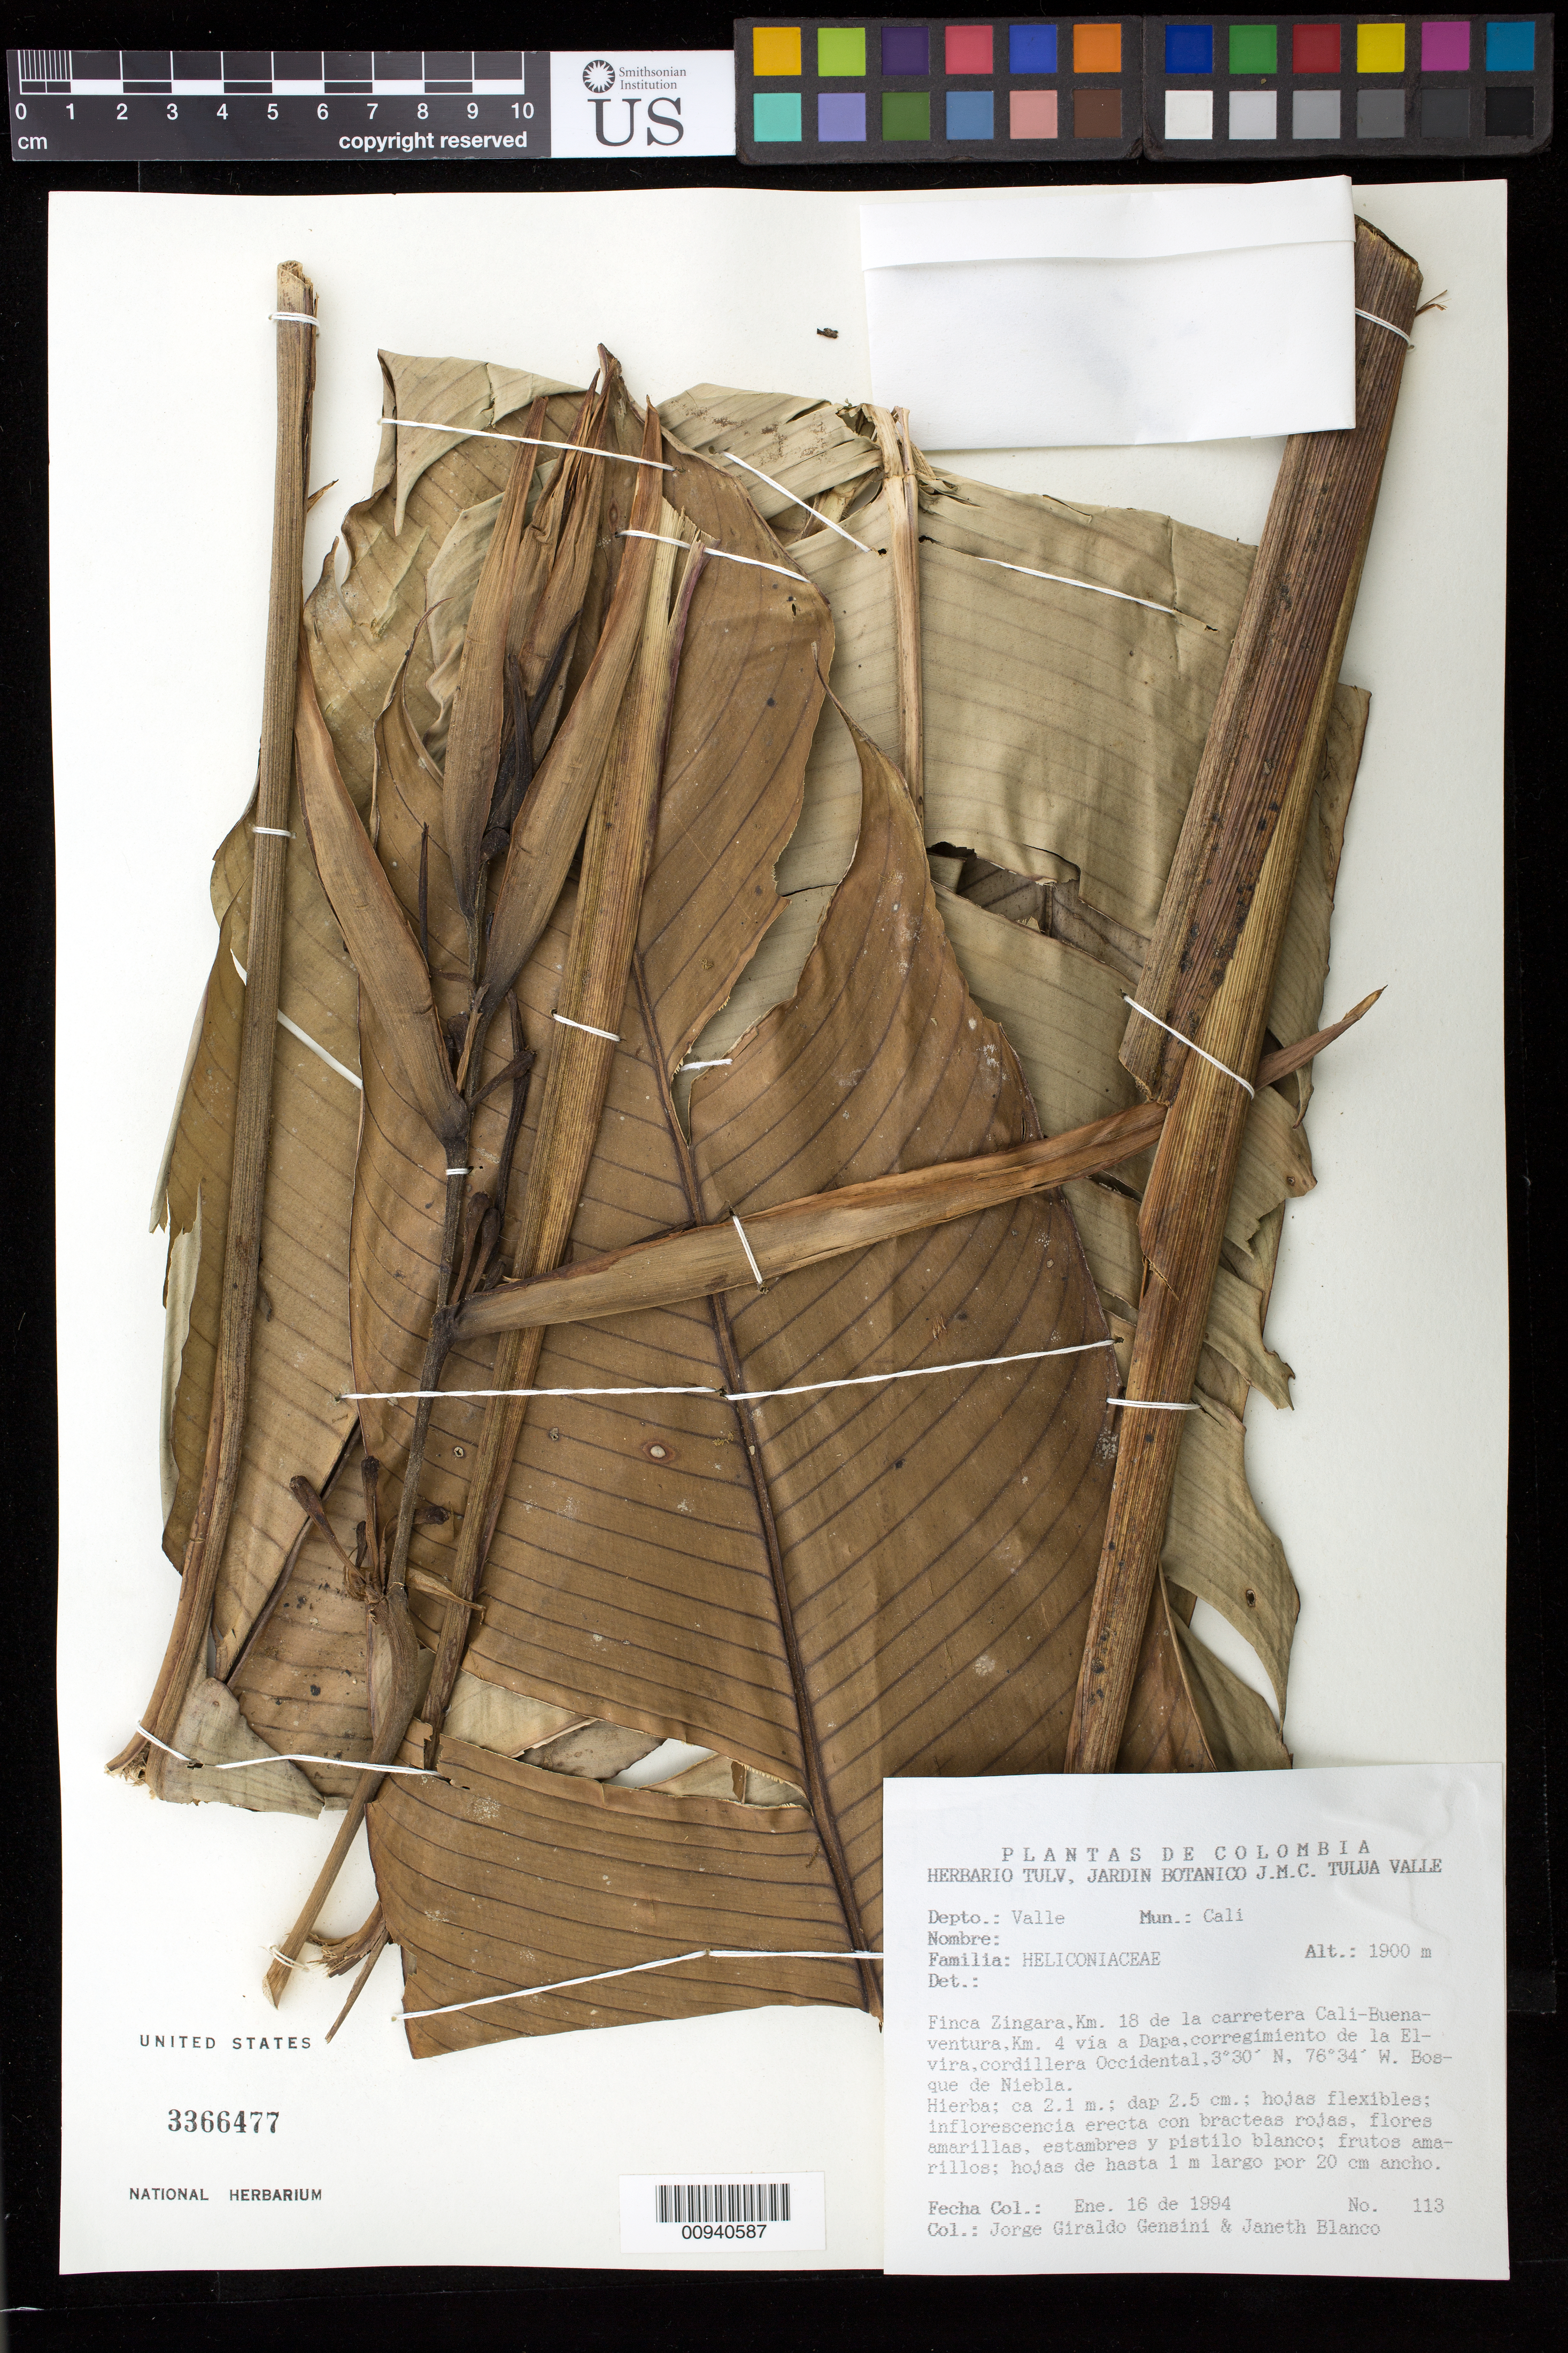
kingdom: Plantae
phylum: Tracheophyta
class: Liliopsida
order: Zingiberales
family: Heliconiaceae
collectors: J. Giraldo & J. Blanco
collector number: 113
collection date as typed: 16 Jan 1994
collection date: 1994-01-16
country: Colombia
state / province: Valle del Cauca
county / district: Cali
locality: Finca Zingara, km 18 de la carretera Cali-Buenaventura, km 4 via a Dapa, corregimiento de la Elvira, cordillera Occidental.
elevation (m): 1900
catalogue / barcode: US 3366477